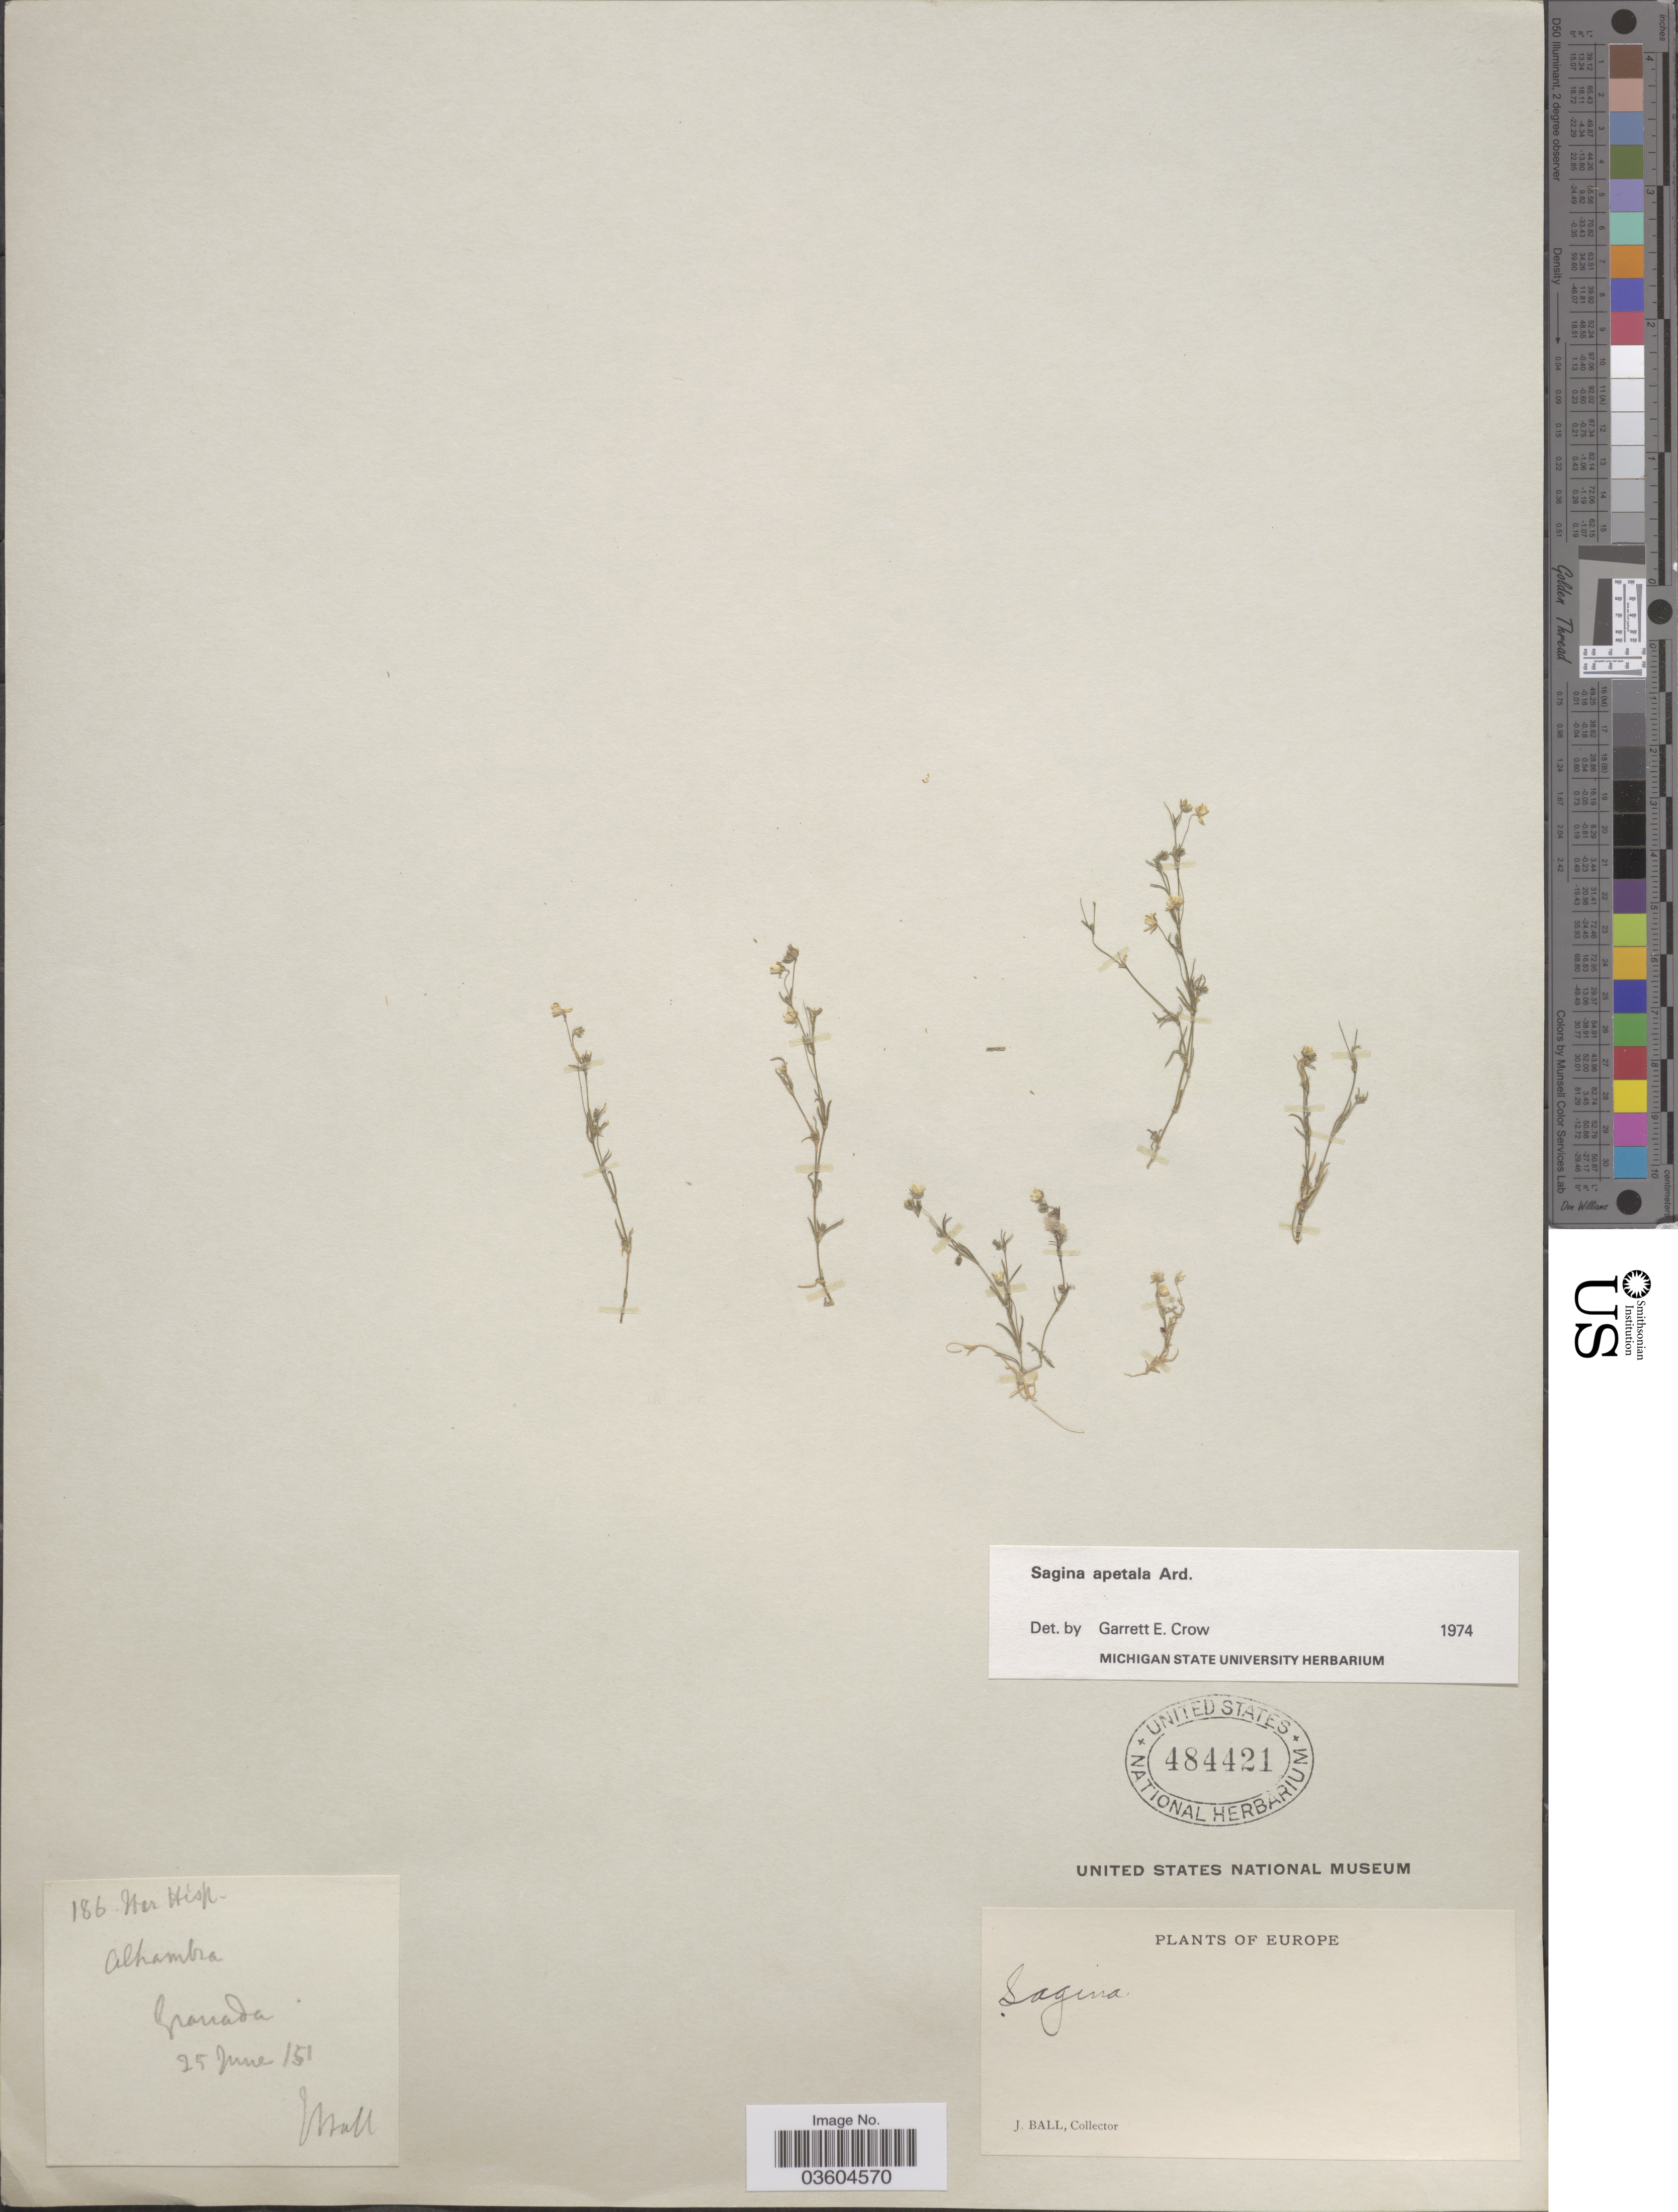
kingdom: Plantae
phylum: Tracheophyta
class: Magnoliopsida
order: Caryophyllales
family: Caryophyllaceae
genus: Sagina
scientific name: Sagina apetala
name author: Ard.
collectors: J. Ball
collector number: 186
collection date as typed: Transcribed d/m/y: 25/6/51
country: Spain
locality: Nw Hisp. Granada. Europe.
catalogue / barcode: US 484421